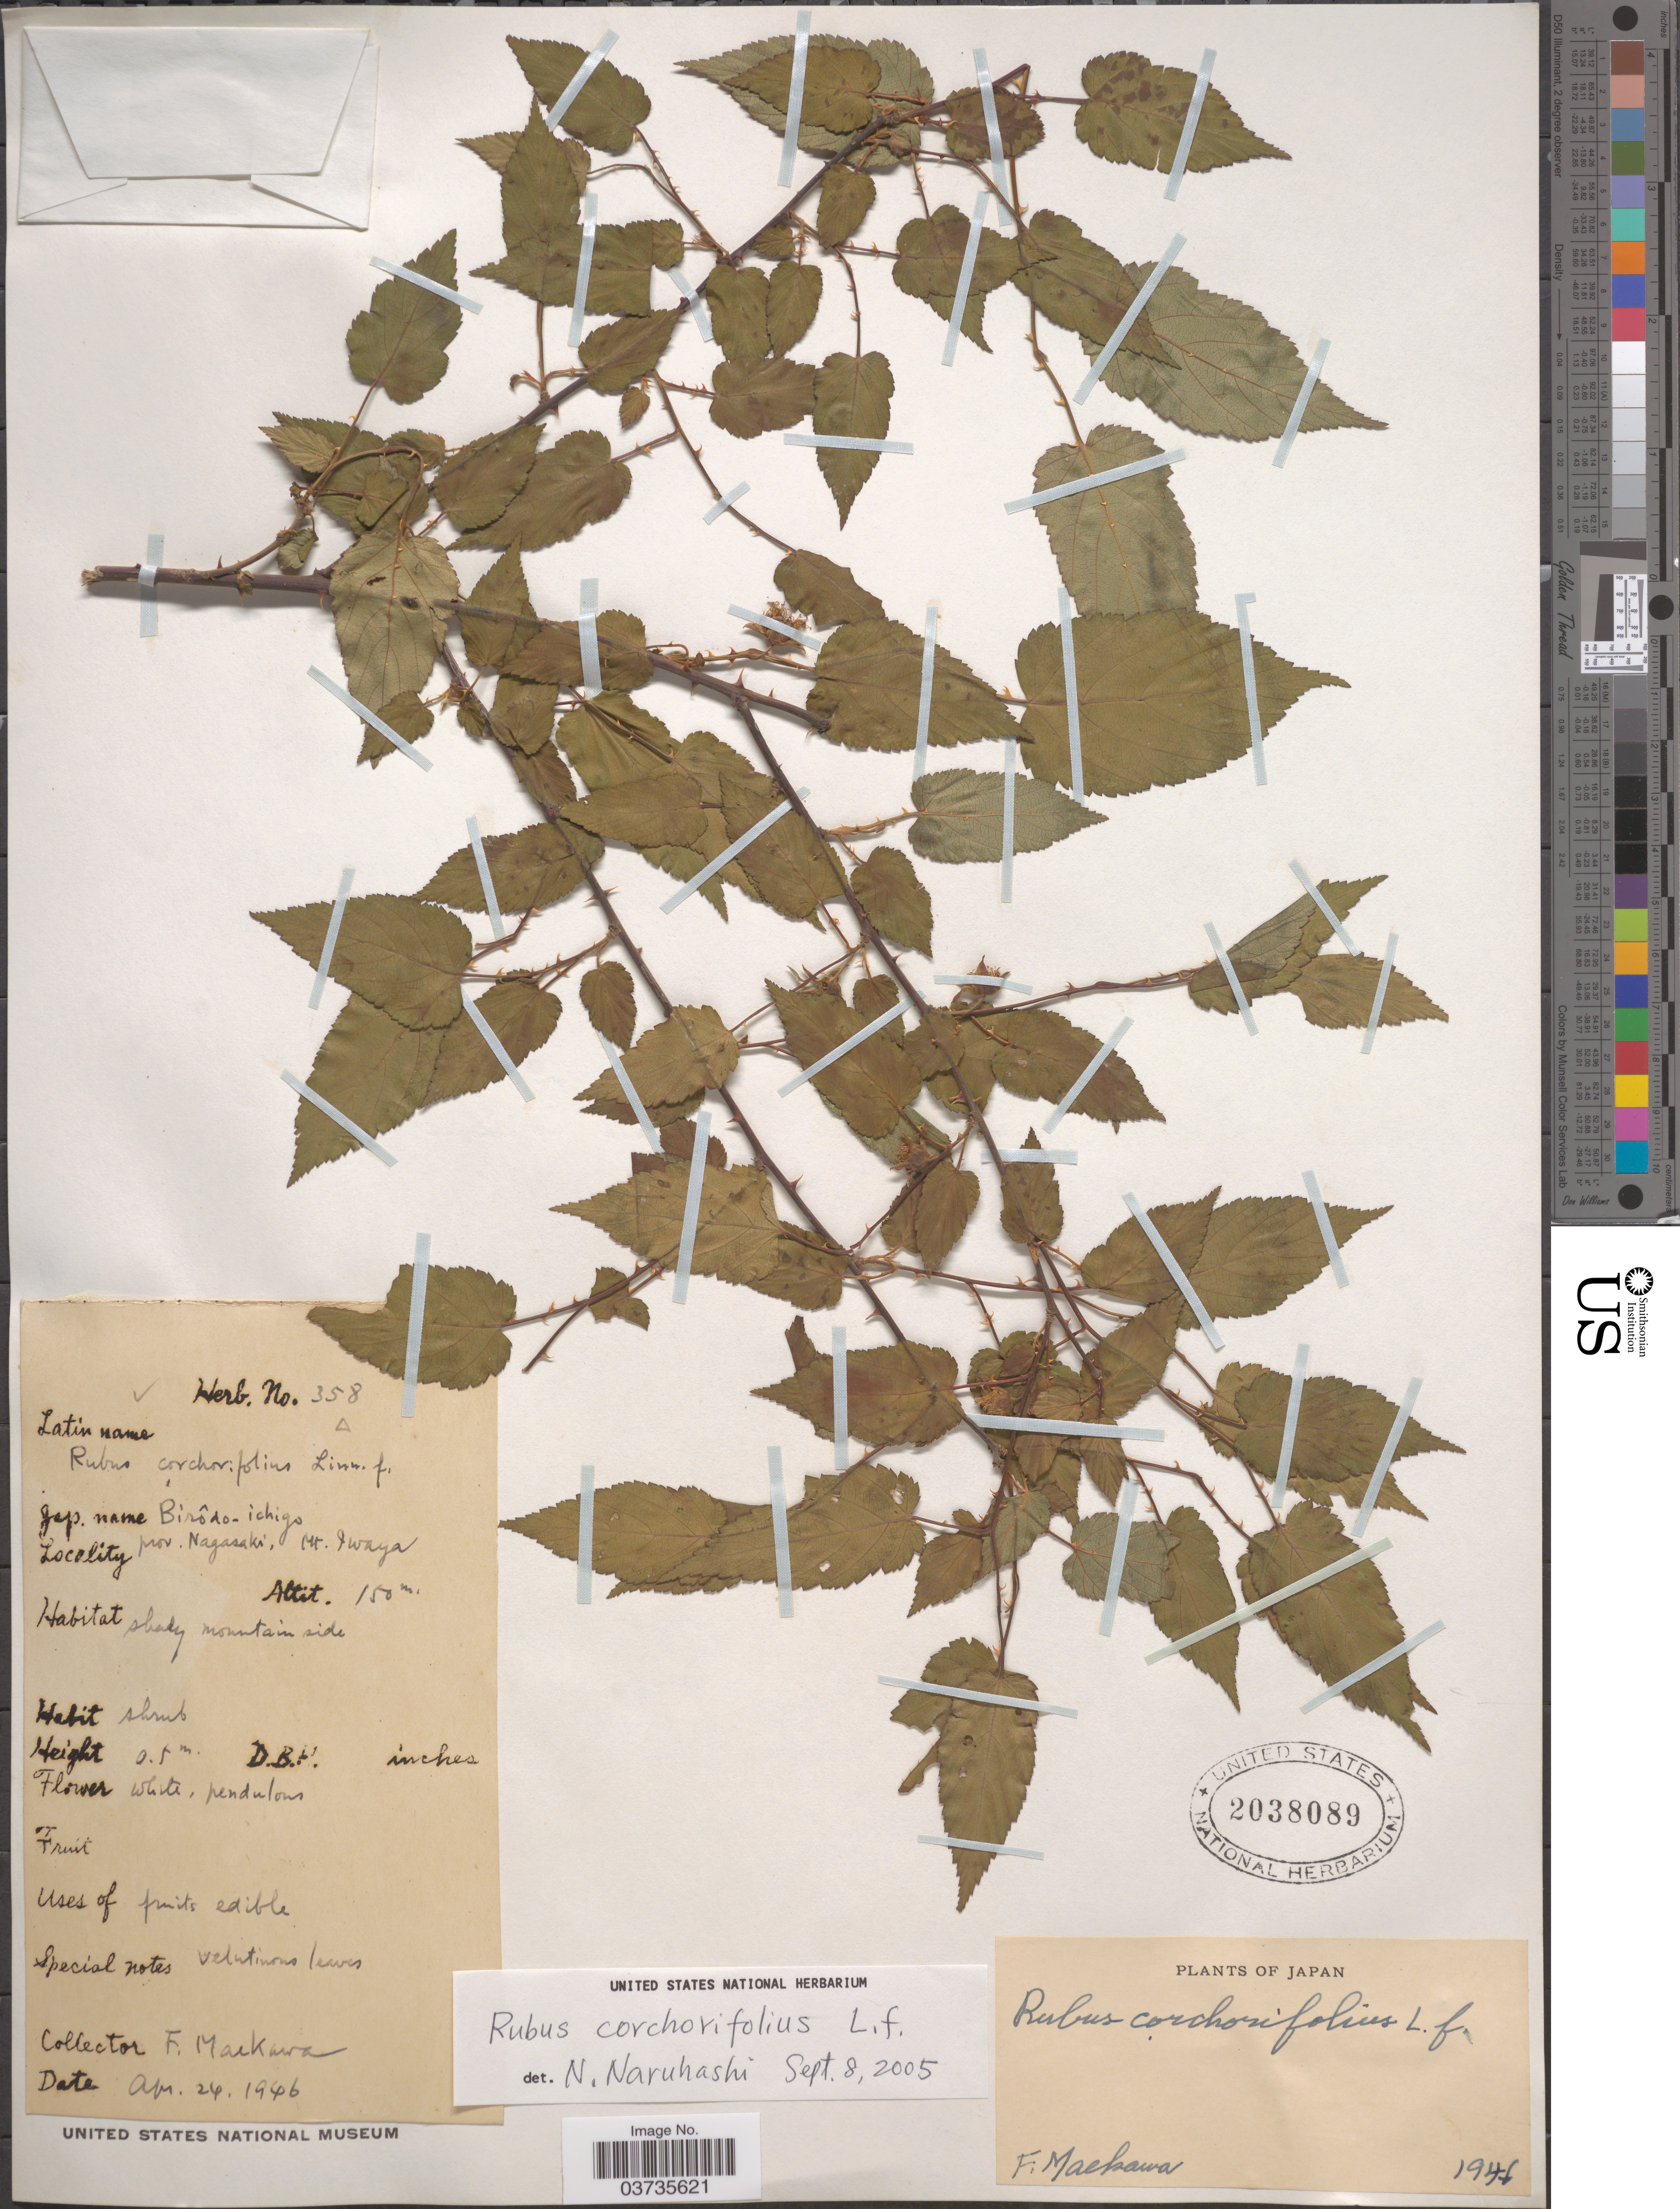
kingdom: Plantae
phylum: Tracheophyta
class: Magnoliopsida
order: Rosales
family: Rosaceae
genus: Rubus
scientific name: Rubus corchorifolius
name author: L. f.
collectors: F. Maekawa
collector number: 358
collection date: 1946-04-24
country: Japan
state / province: Nagasaki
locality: Mt. Iwaya.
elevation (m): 150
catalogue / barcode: US 2038089